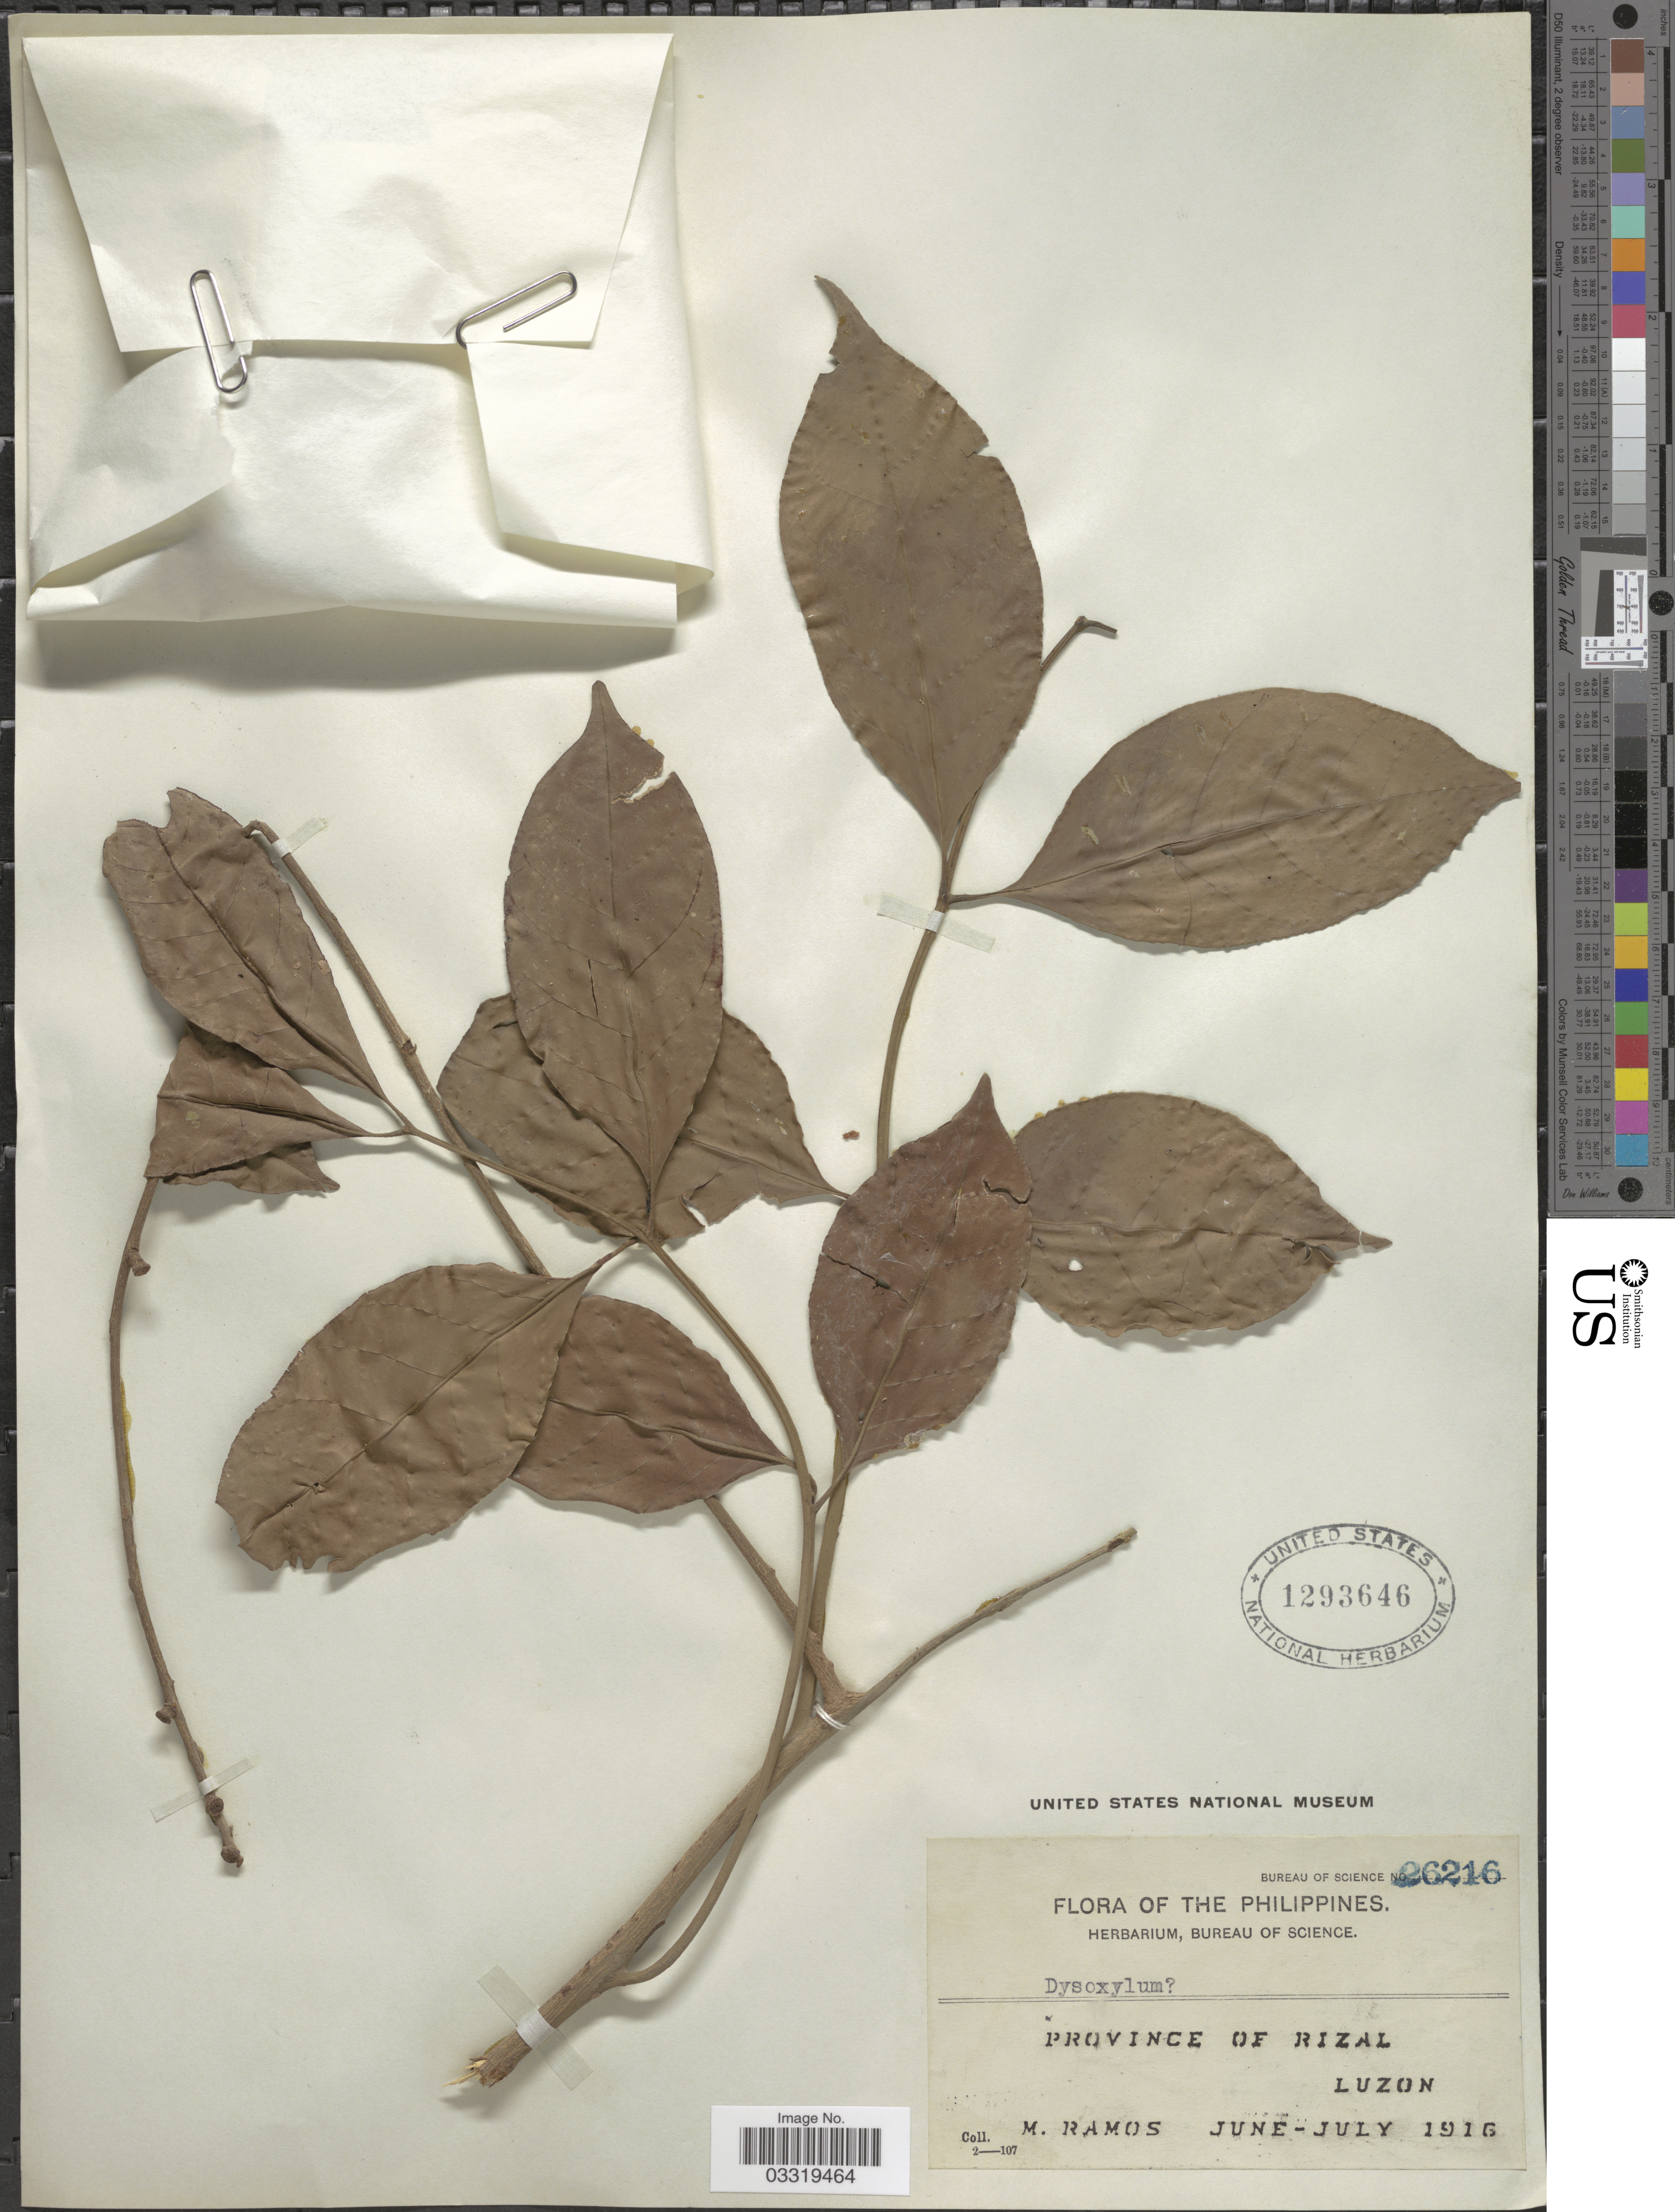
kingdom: Plantae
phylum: Tracheophyta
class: Magnoliopsida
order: Sapindales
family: Meliaceae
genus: Dysoxylum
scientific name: Dysoxylum sp.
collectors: M. Ramos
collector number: Bureau of Science 26216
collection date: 1916-06/1916-07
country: Philippines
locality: Province of Rizal, Luzon.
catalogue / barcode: US 1293646